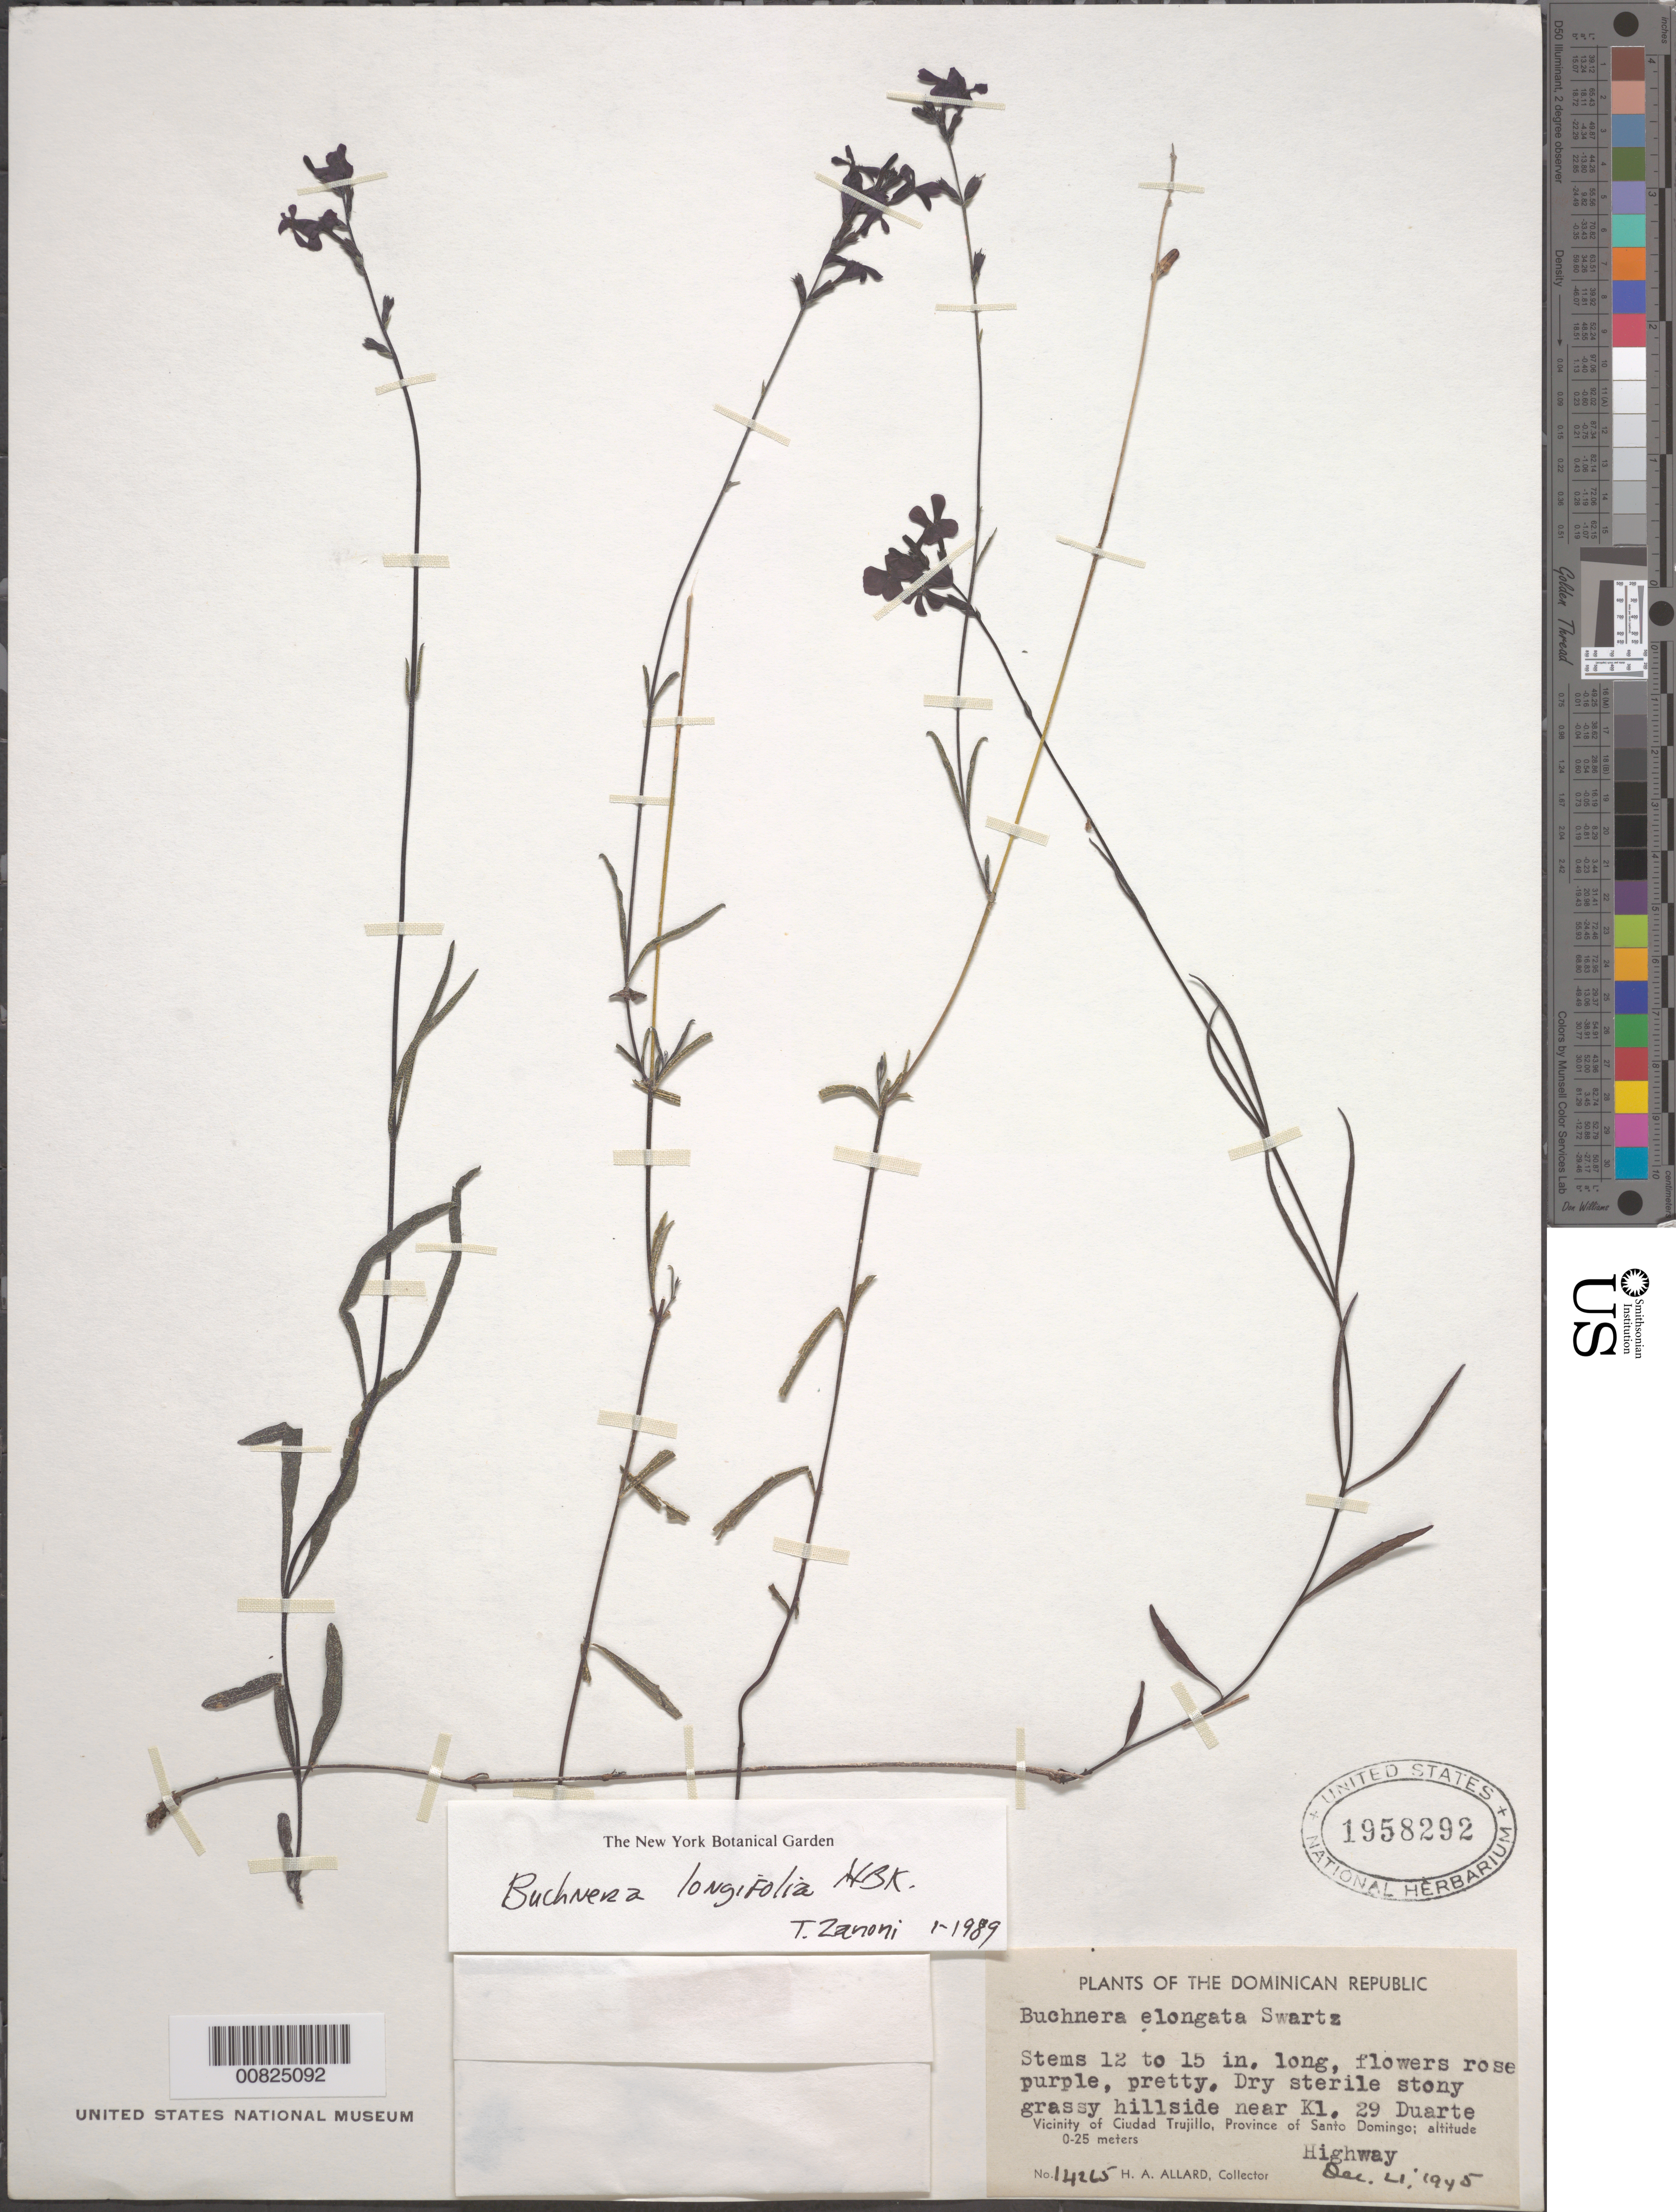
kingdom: Plantae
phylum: Tracheophyta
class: Magnoliopsida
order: Lamiales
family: Orobanchaceae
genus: Buchnera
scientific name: Buchnera longifolia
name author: Kunth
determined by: Zanoni, T. A., (NY), New York Botanical Garden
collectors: H. A. Allard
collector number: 14265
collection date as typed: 21 Dec 1945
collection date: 1945-12-21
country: Dominican Republic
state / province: Distrito Nacional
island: Hispaniola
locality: Vicinity of Santo Domingo City, near Kl. 29, Duarte Highway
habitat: Dry sterile stony grassy hillside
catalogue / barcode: US 1958292